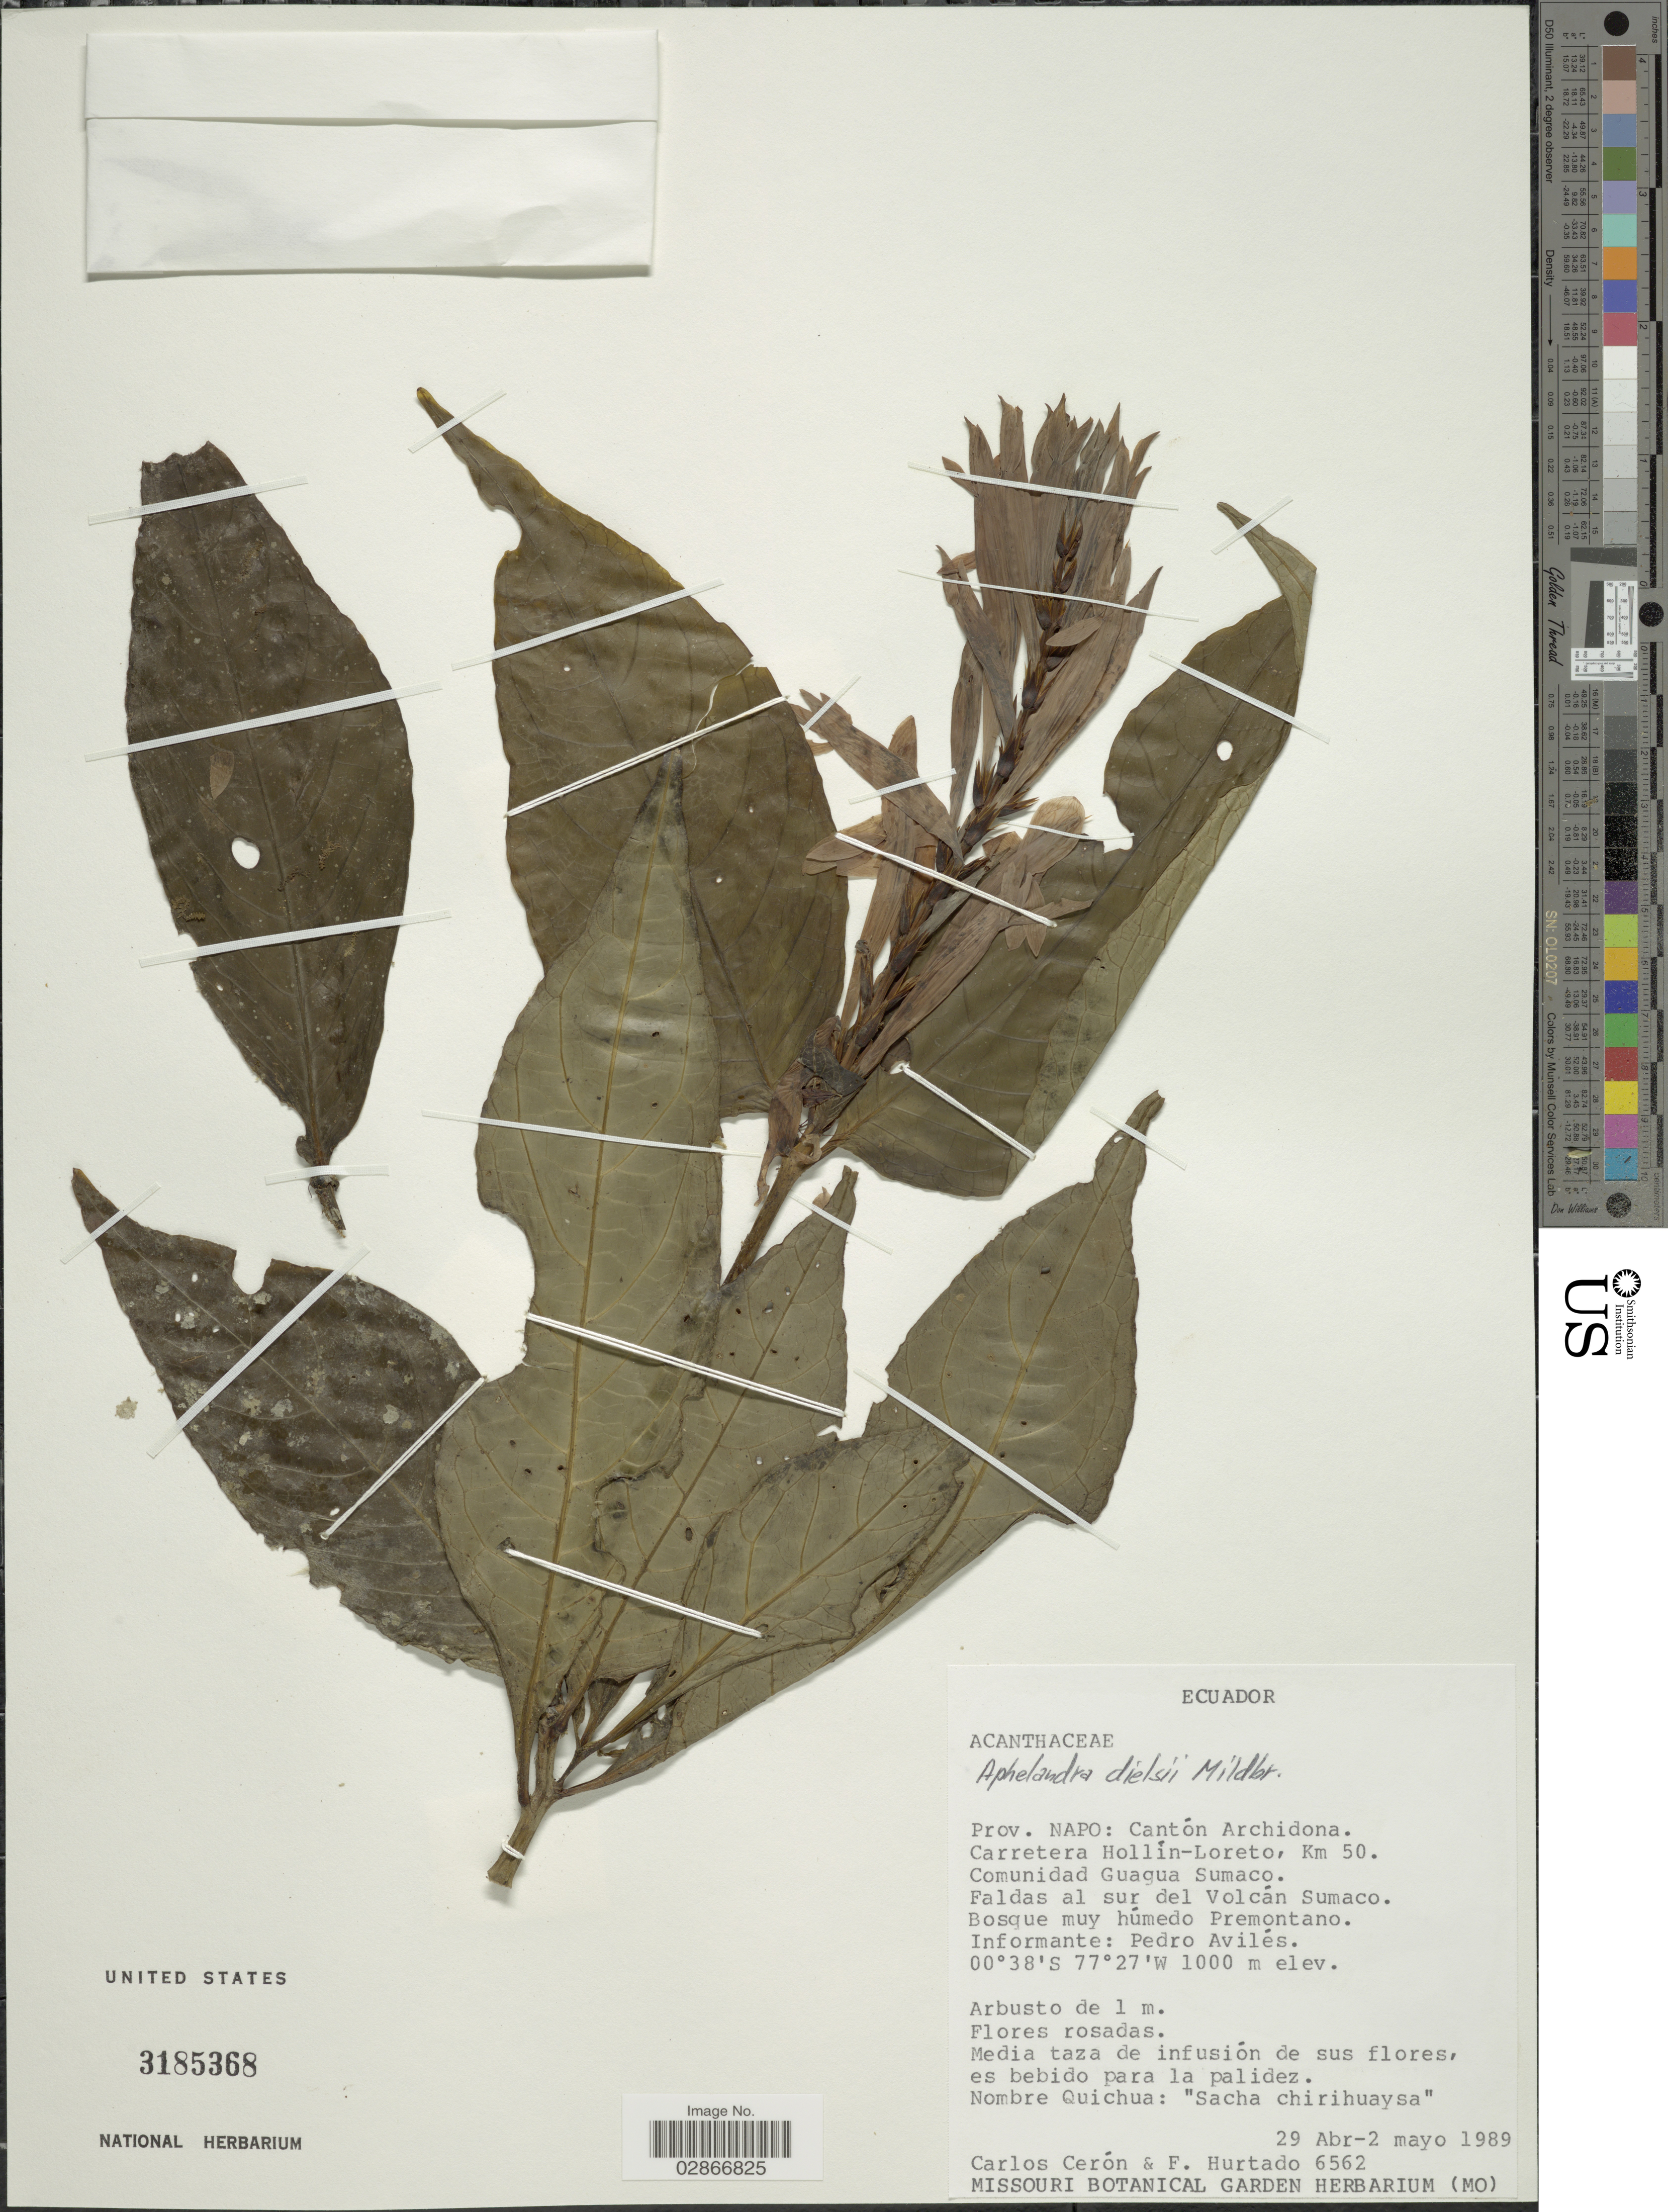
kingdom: Plantae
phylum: Tracheophyta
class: Magnoliopsida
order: Lamiales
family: Acanthaceae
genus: Aphelandra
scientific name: Aphelandra dielsii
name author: Mildbr.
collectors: C. E. Cerón M. & F. Hurtado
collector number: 6562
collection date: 1989-04-29/1989-05-02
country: Ecuador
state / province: Napo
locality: Prov. Napo: Cantón Archidona. Carretera Hollín-Loreto, Km 50. Comunidad Guagua Sumaco. Faldas al sur del Volcán Sumaco.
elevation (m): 1000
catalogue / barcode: US 3185368